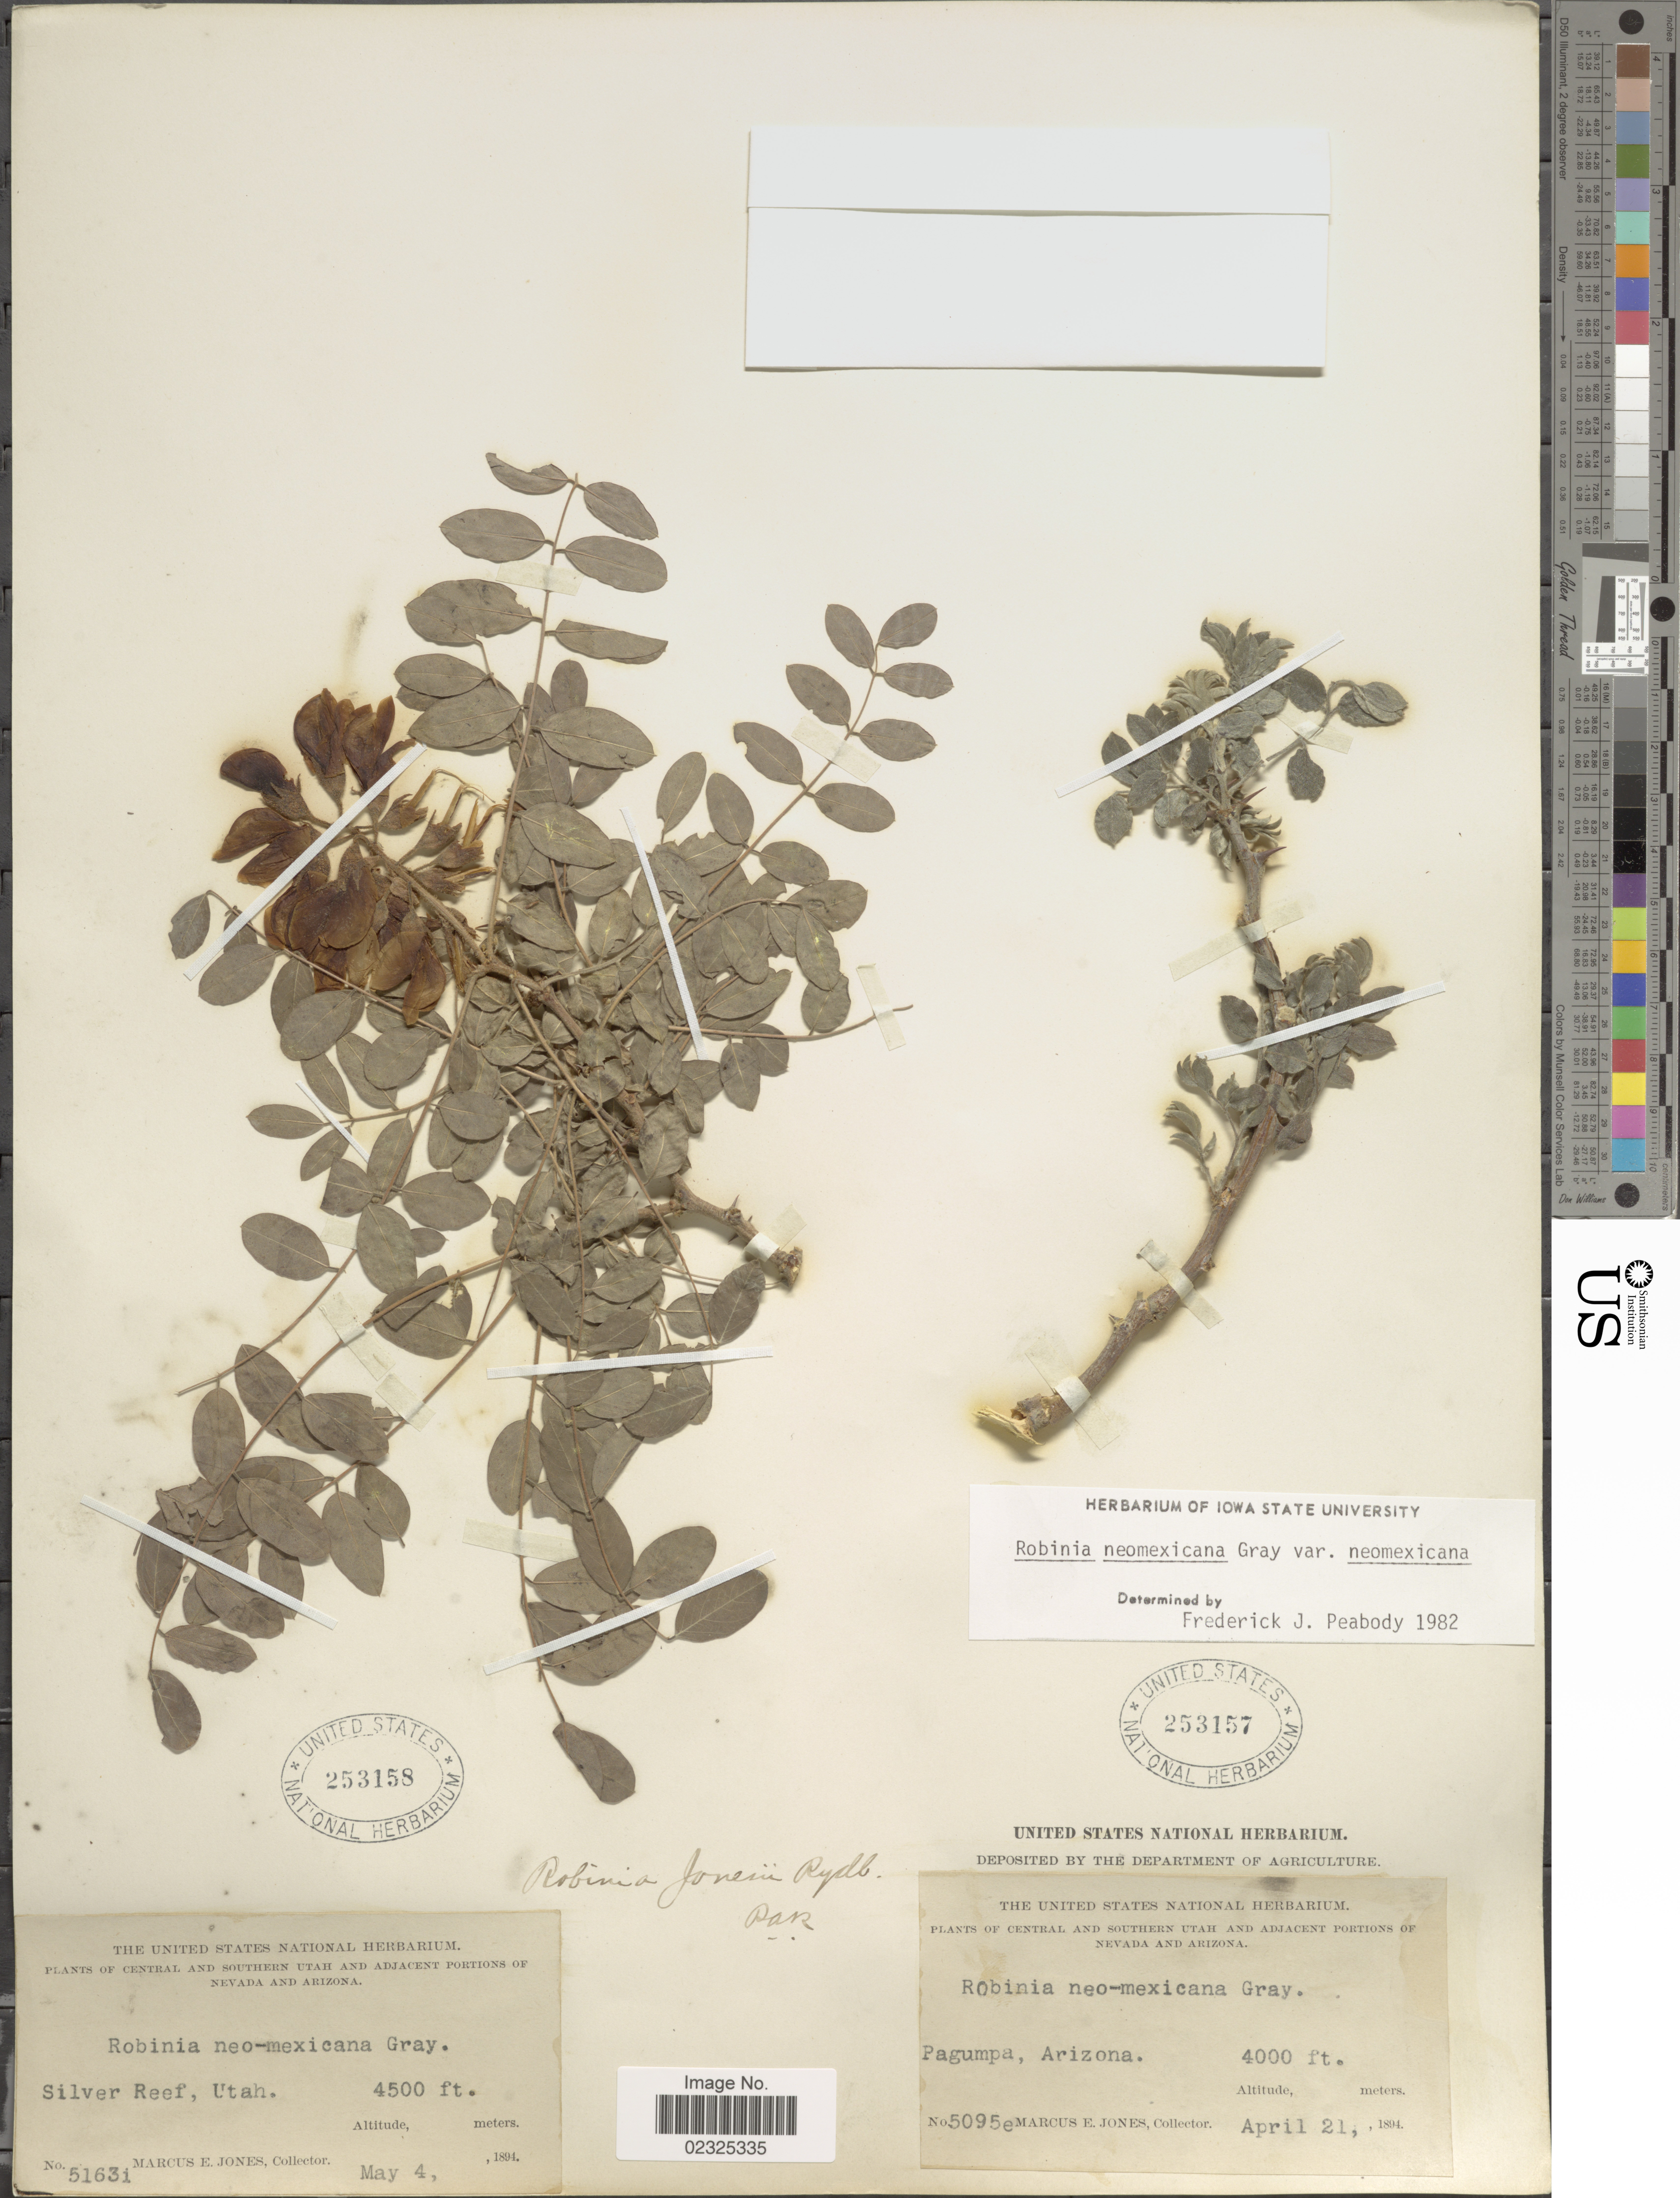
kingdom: Plantae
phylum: Tracheophyta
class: Magnoliopsida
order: Fabales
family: Fabaceae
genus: Robinia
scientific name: Robinia neomexicana var. neomexicana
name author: A. Gray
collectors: M. E. Jones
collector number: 5095e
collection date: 1894-04-21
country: United States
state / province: Arizona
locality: Pagumpa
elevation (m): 1219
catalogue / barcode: US 253157